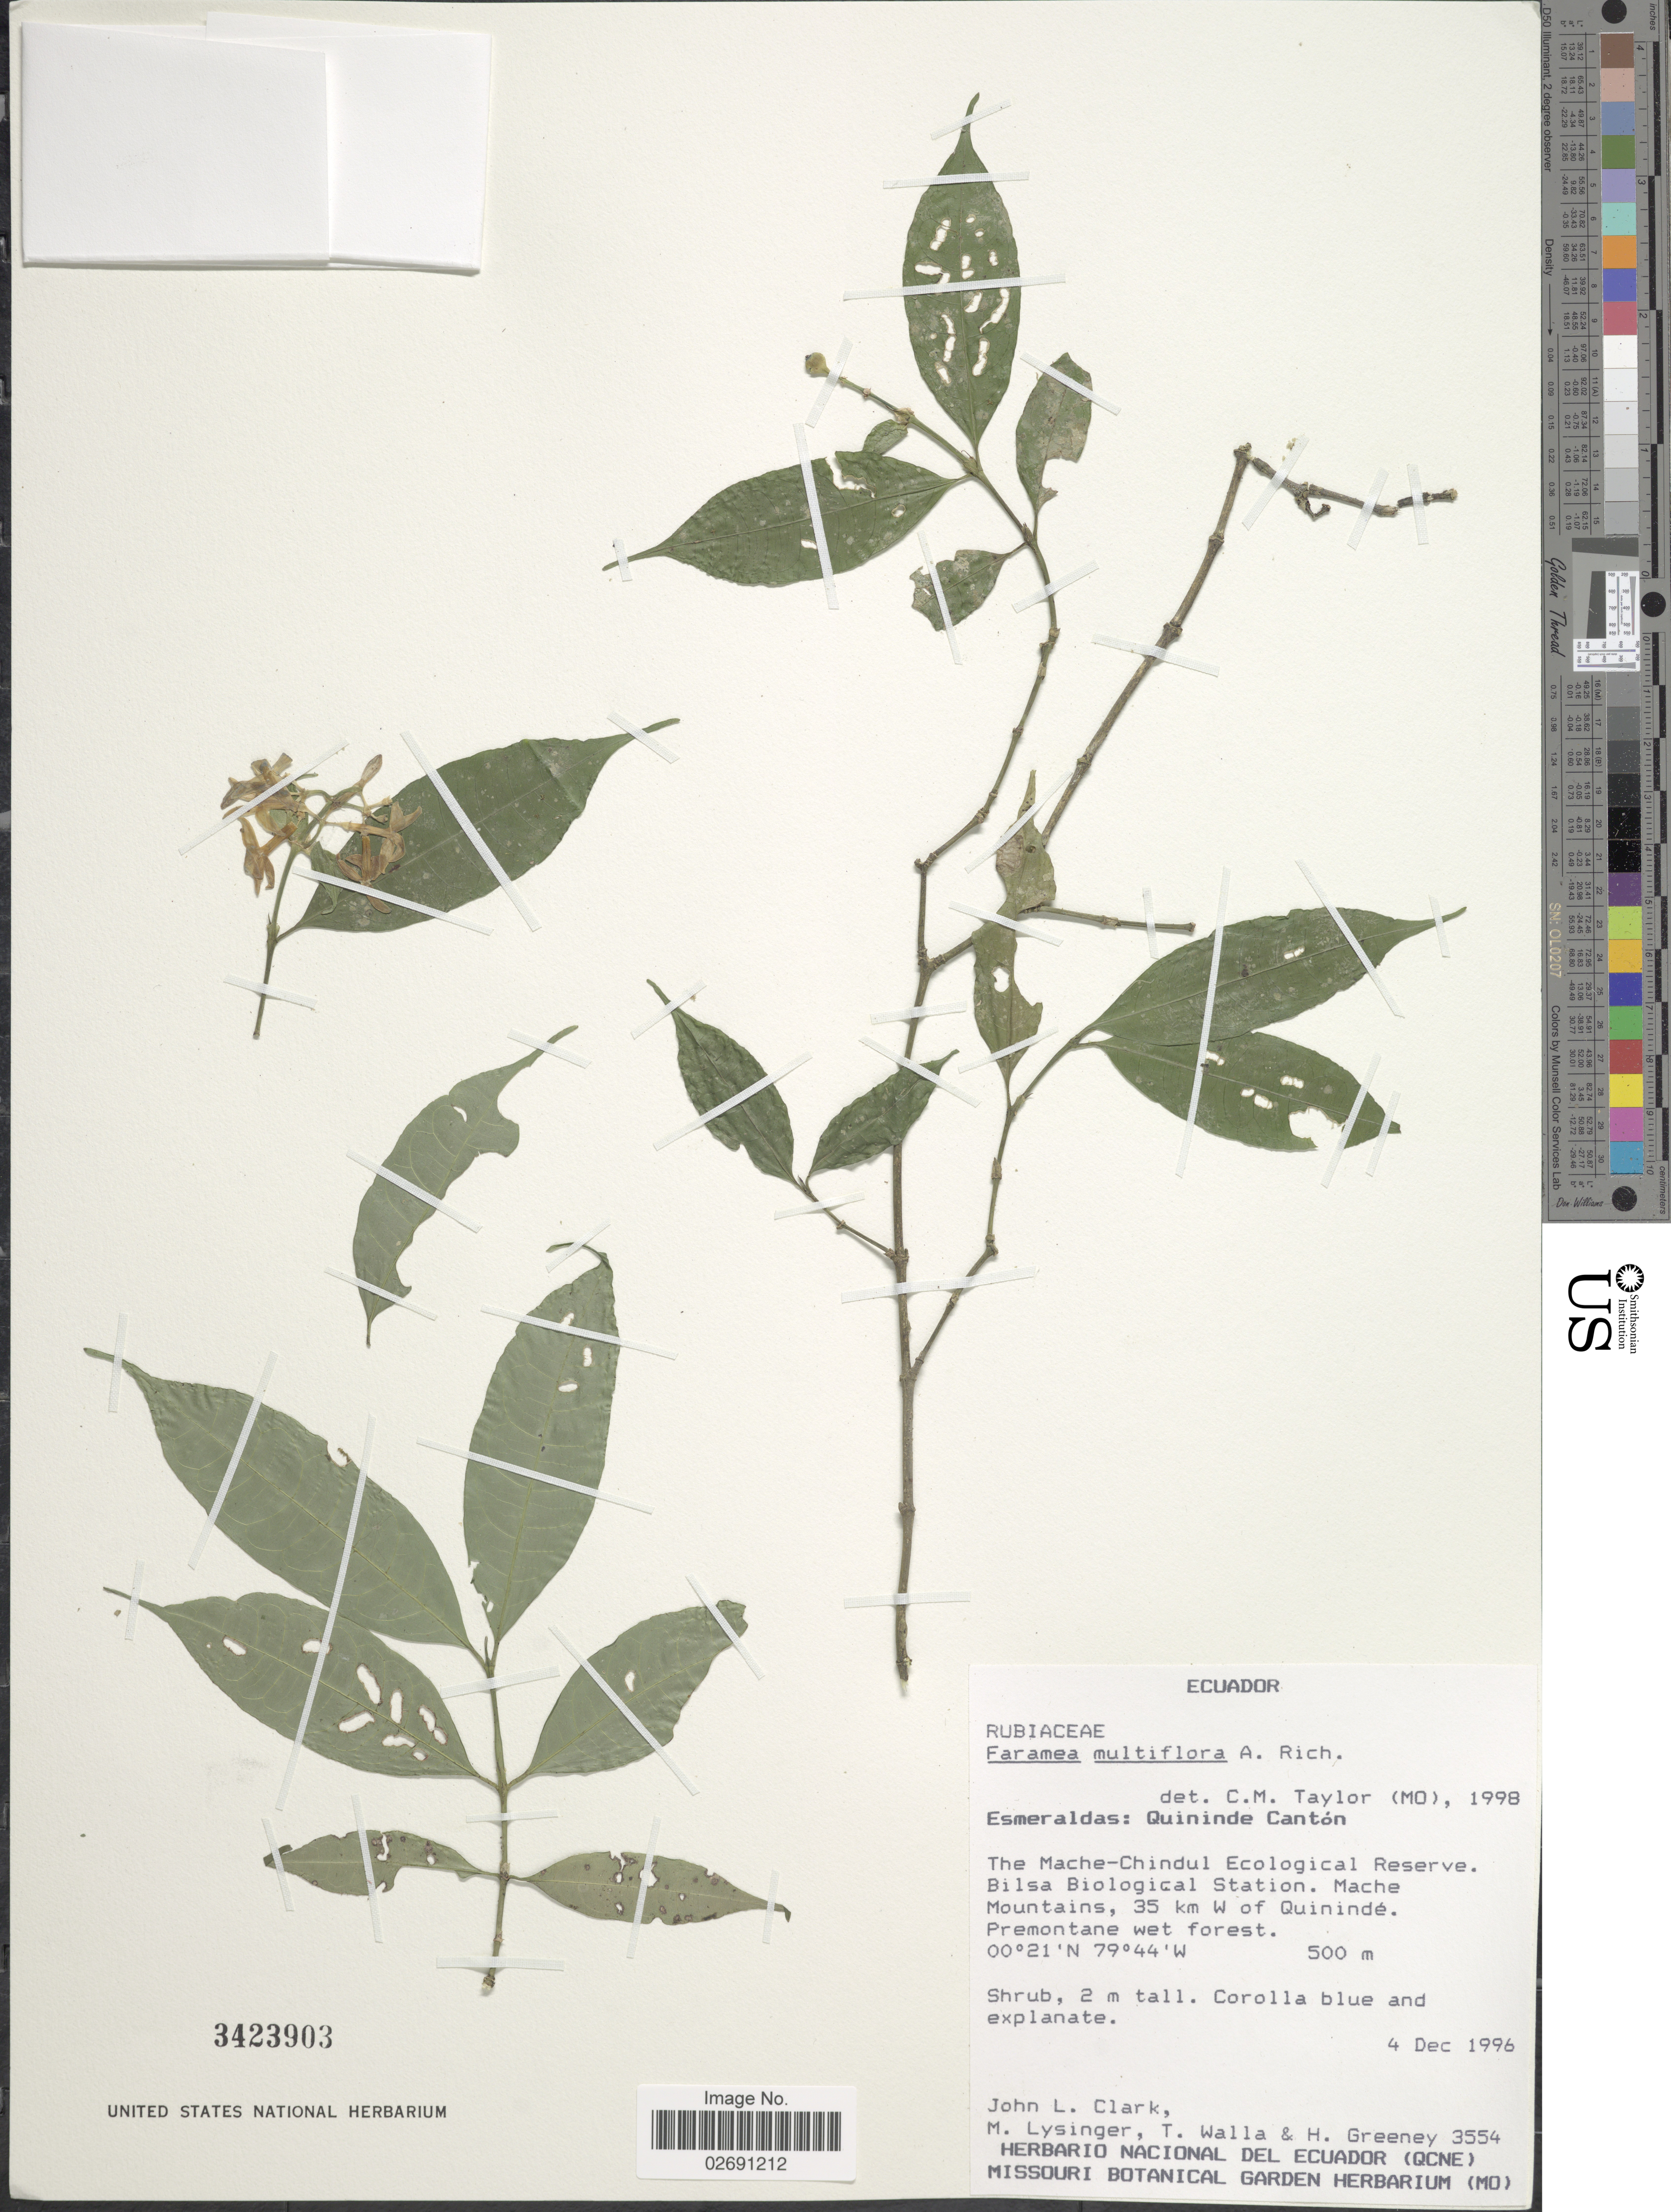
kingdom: Plantae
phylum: Tracheophyta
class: Magnoliopsida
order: Gentianales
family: Rubiaceae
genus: Faramea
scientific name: Faramea sp.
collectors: J. L. Clark, M. Lysinger, T. Walla & H. Greeney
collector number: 3554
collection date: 1996-12-04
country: Ecuador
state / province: Esmeraldas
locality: Quininde Canton, The Mache-Chindul Ecological Reserve, Bilsa Biological Station, Mache mountains, 35 km W of Quininde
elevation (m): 500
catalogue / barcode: US 3423903